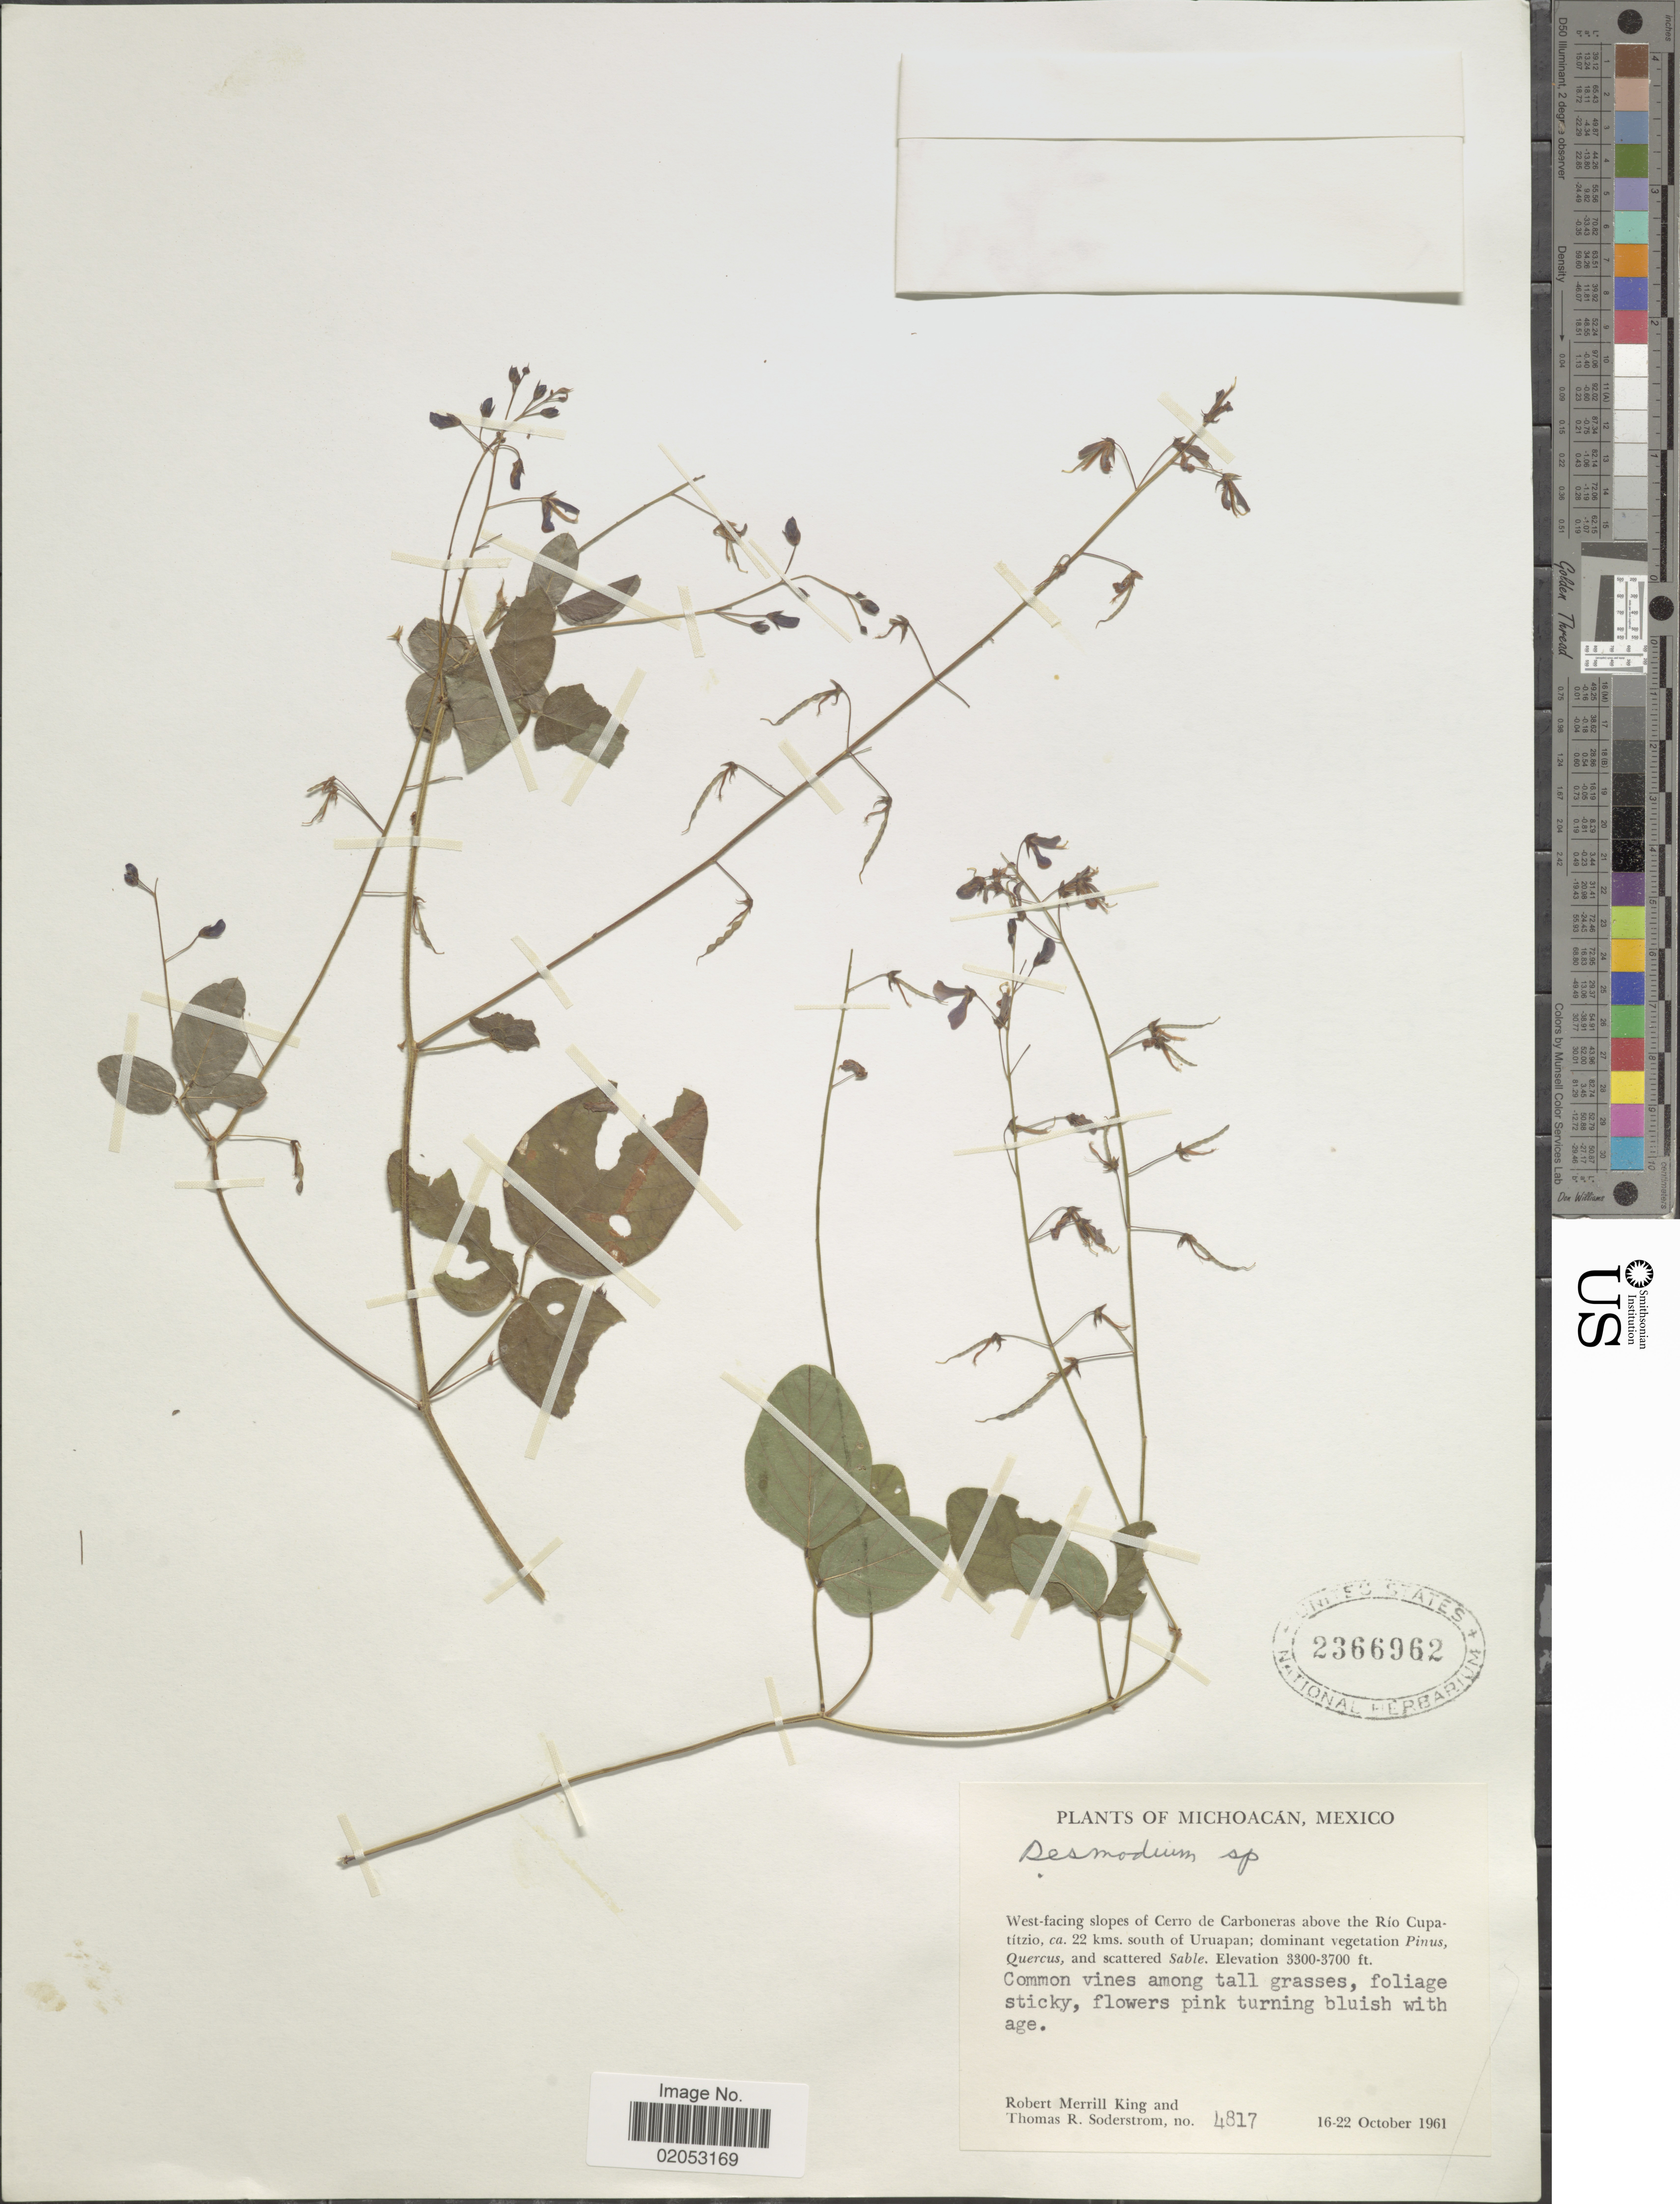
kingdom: Plantae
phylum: Tracheophyta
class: Magnoliopsida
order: Fabales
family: Fabaceae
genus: Desmodium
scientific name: Desmodium sp.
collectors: R. M. King & T. R. Soderstrom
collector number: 4817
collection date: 1961-10-16/1961-10-22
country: Mexico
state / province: Michoacán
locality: West-facing slopes of Cerro de Carboneras above the Río Cupatítzio, ca. 22 kms. south of Uruapan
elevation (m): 1006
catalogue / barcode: US 2366962